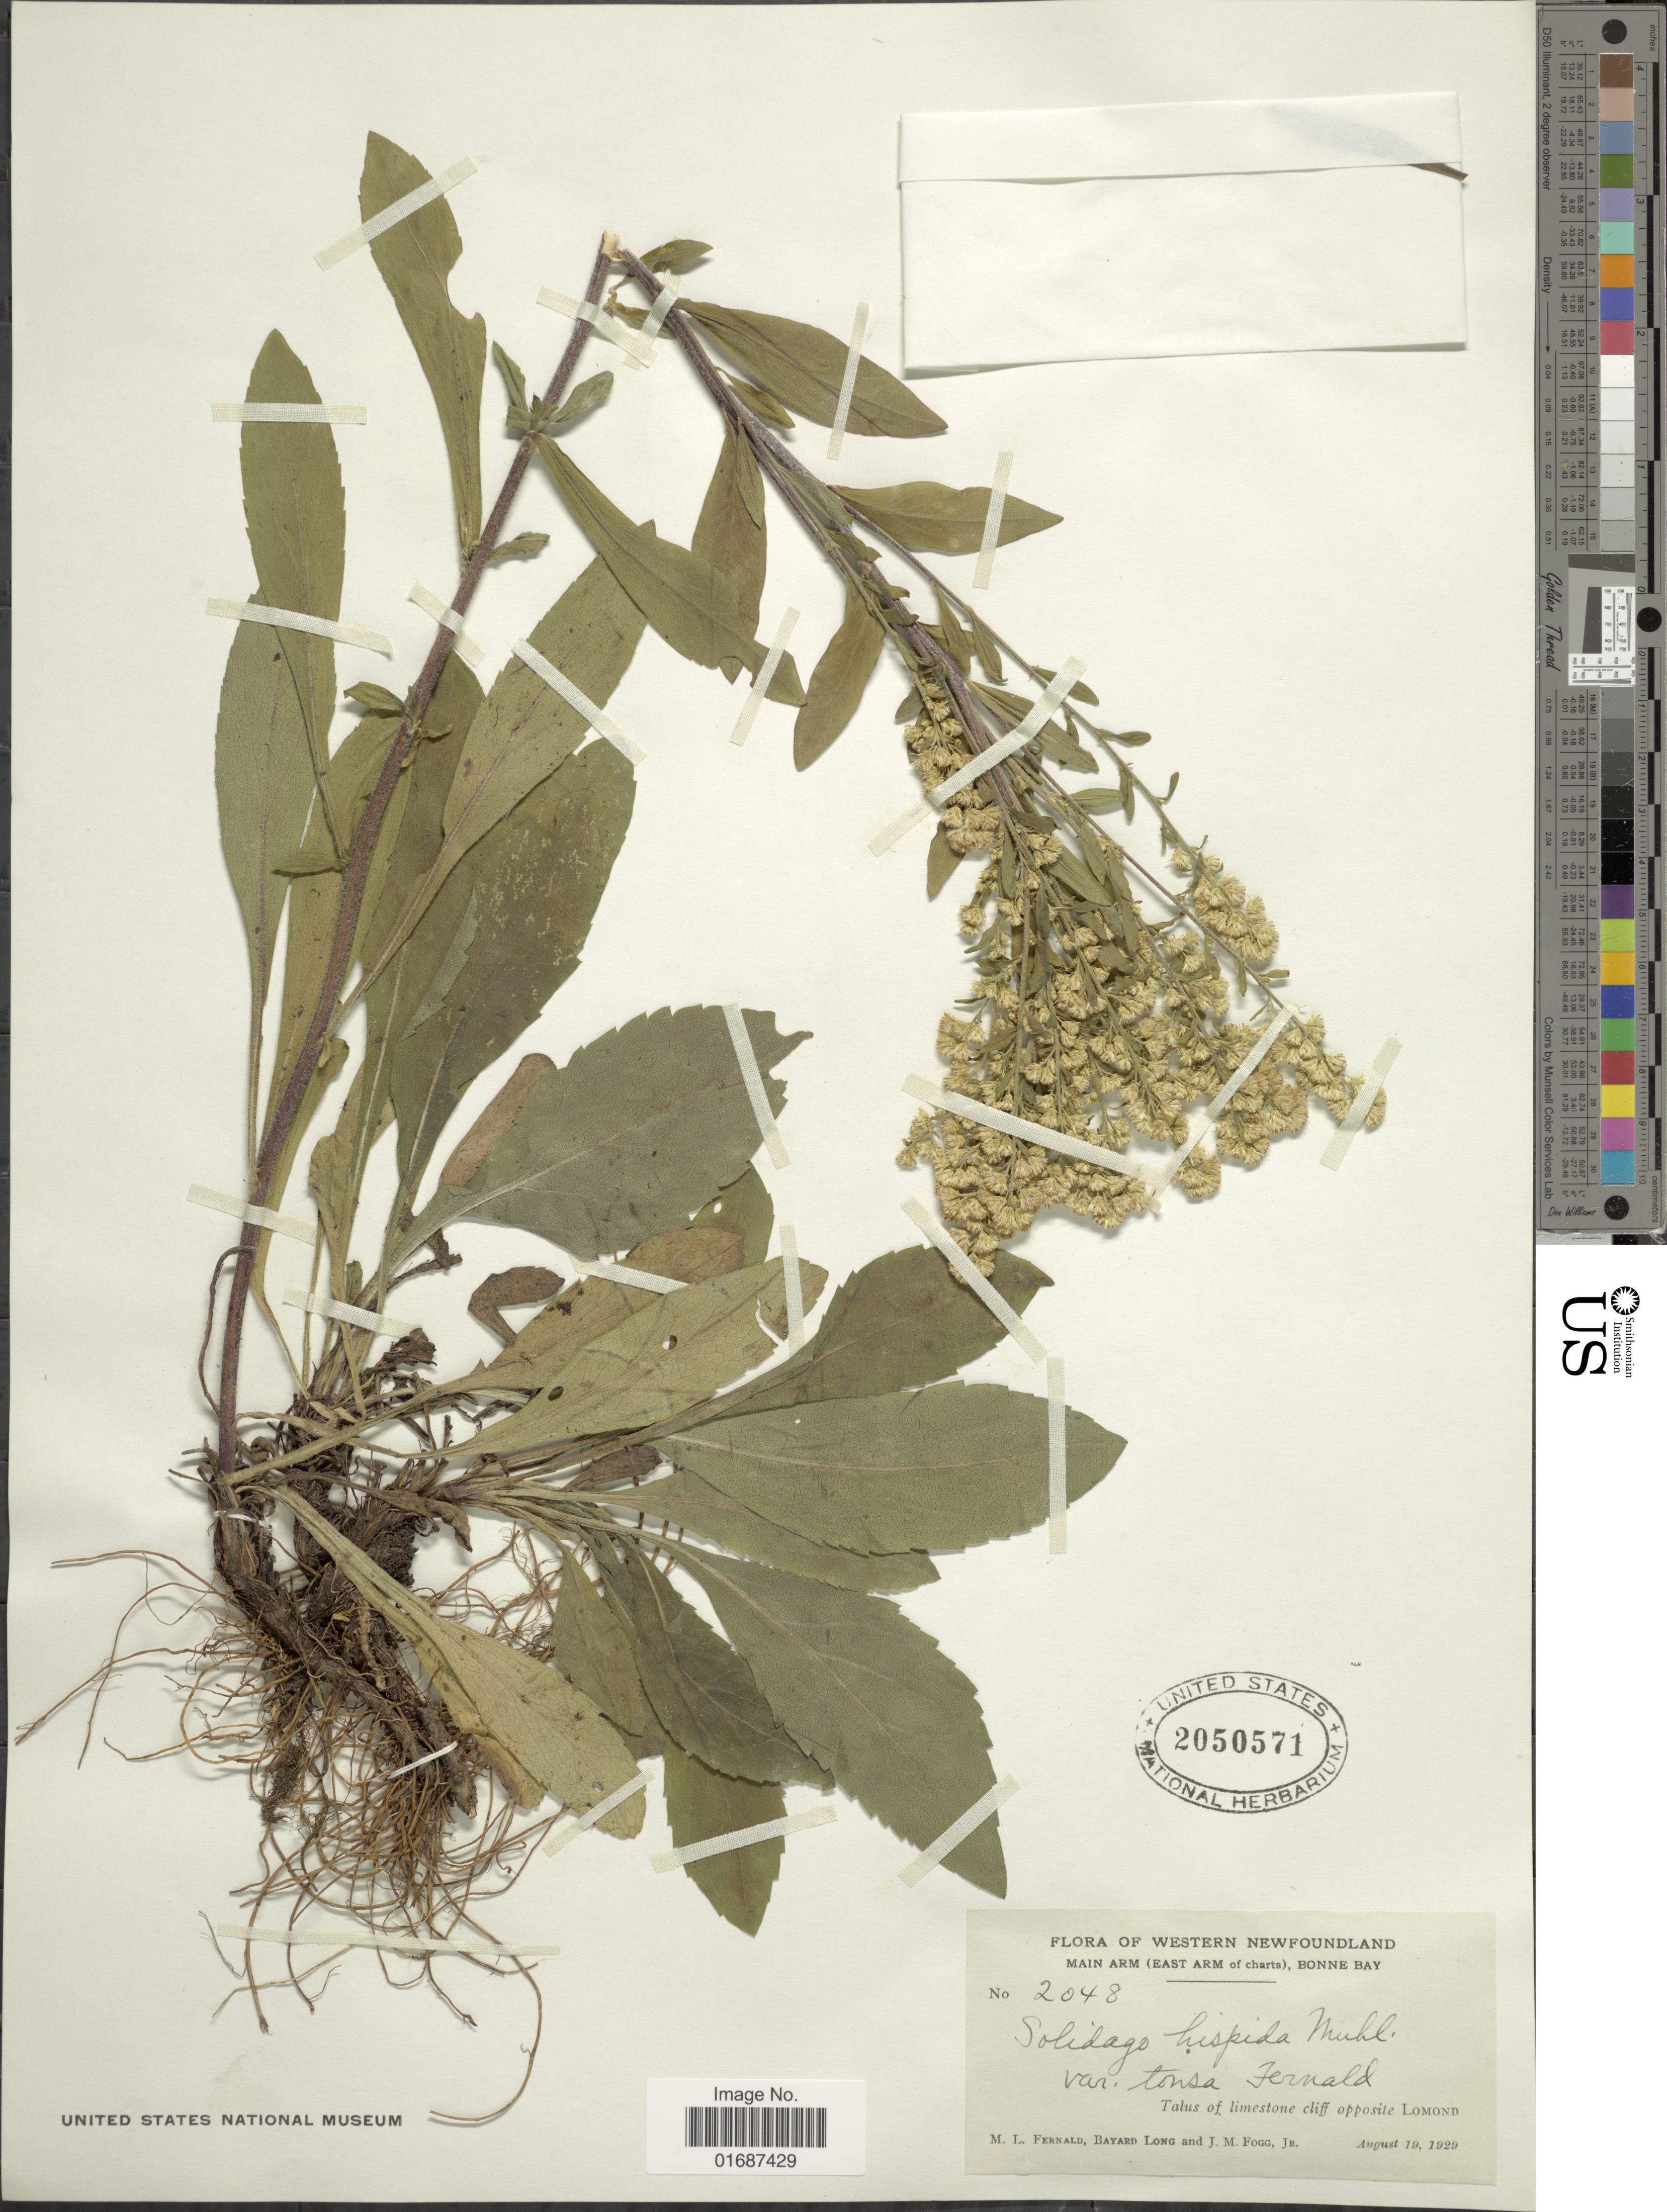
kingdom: Plantae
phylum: Tracheophyta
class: Magnoliopsida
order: Asterales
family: Asteraceae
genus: Solidago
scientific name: Solidago hispida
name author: Muhl. ex Willd.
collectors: M. L. Fernald, B. Long & J. Fogg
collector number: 2048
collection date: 1929-08-19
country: Canada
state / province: Newfoundland and Labrador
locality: Western Newfoundland, Main Arm (East Arm of charts), Bonne Bay, Talus of limestone cliff opposite Lomond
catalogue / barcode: US 2050571